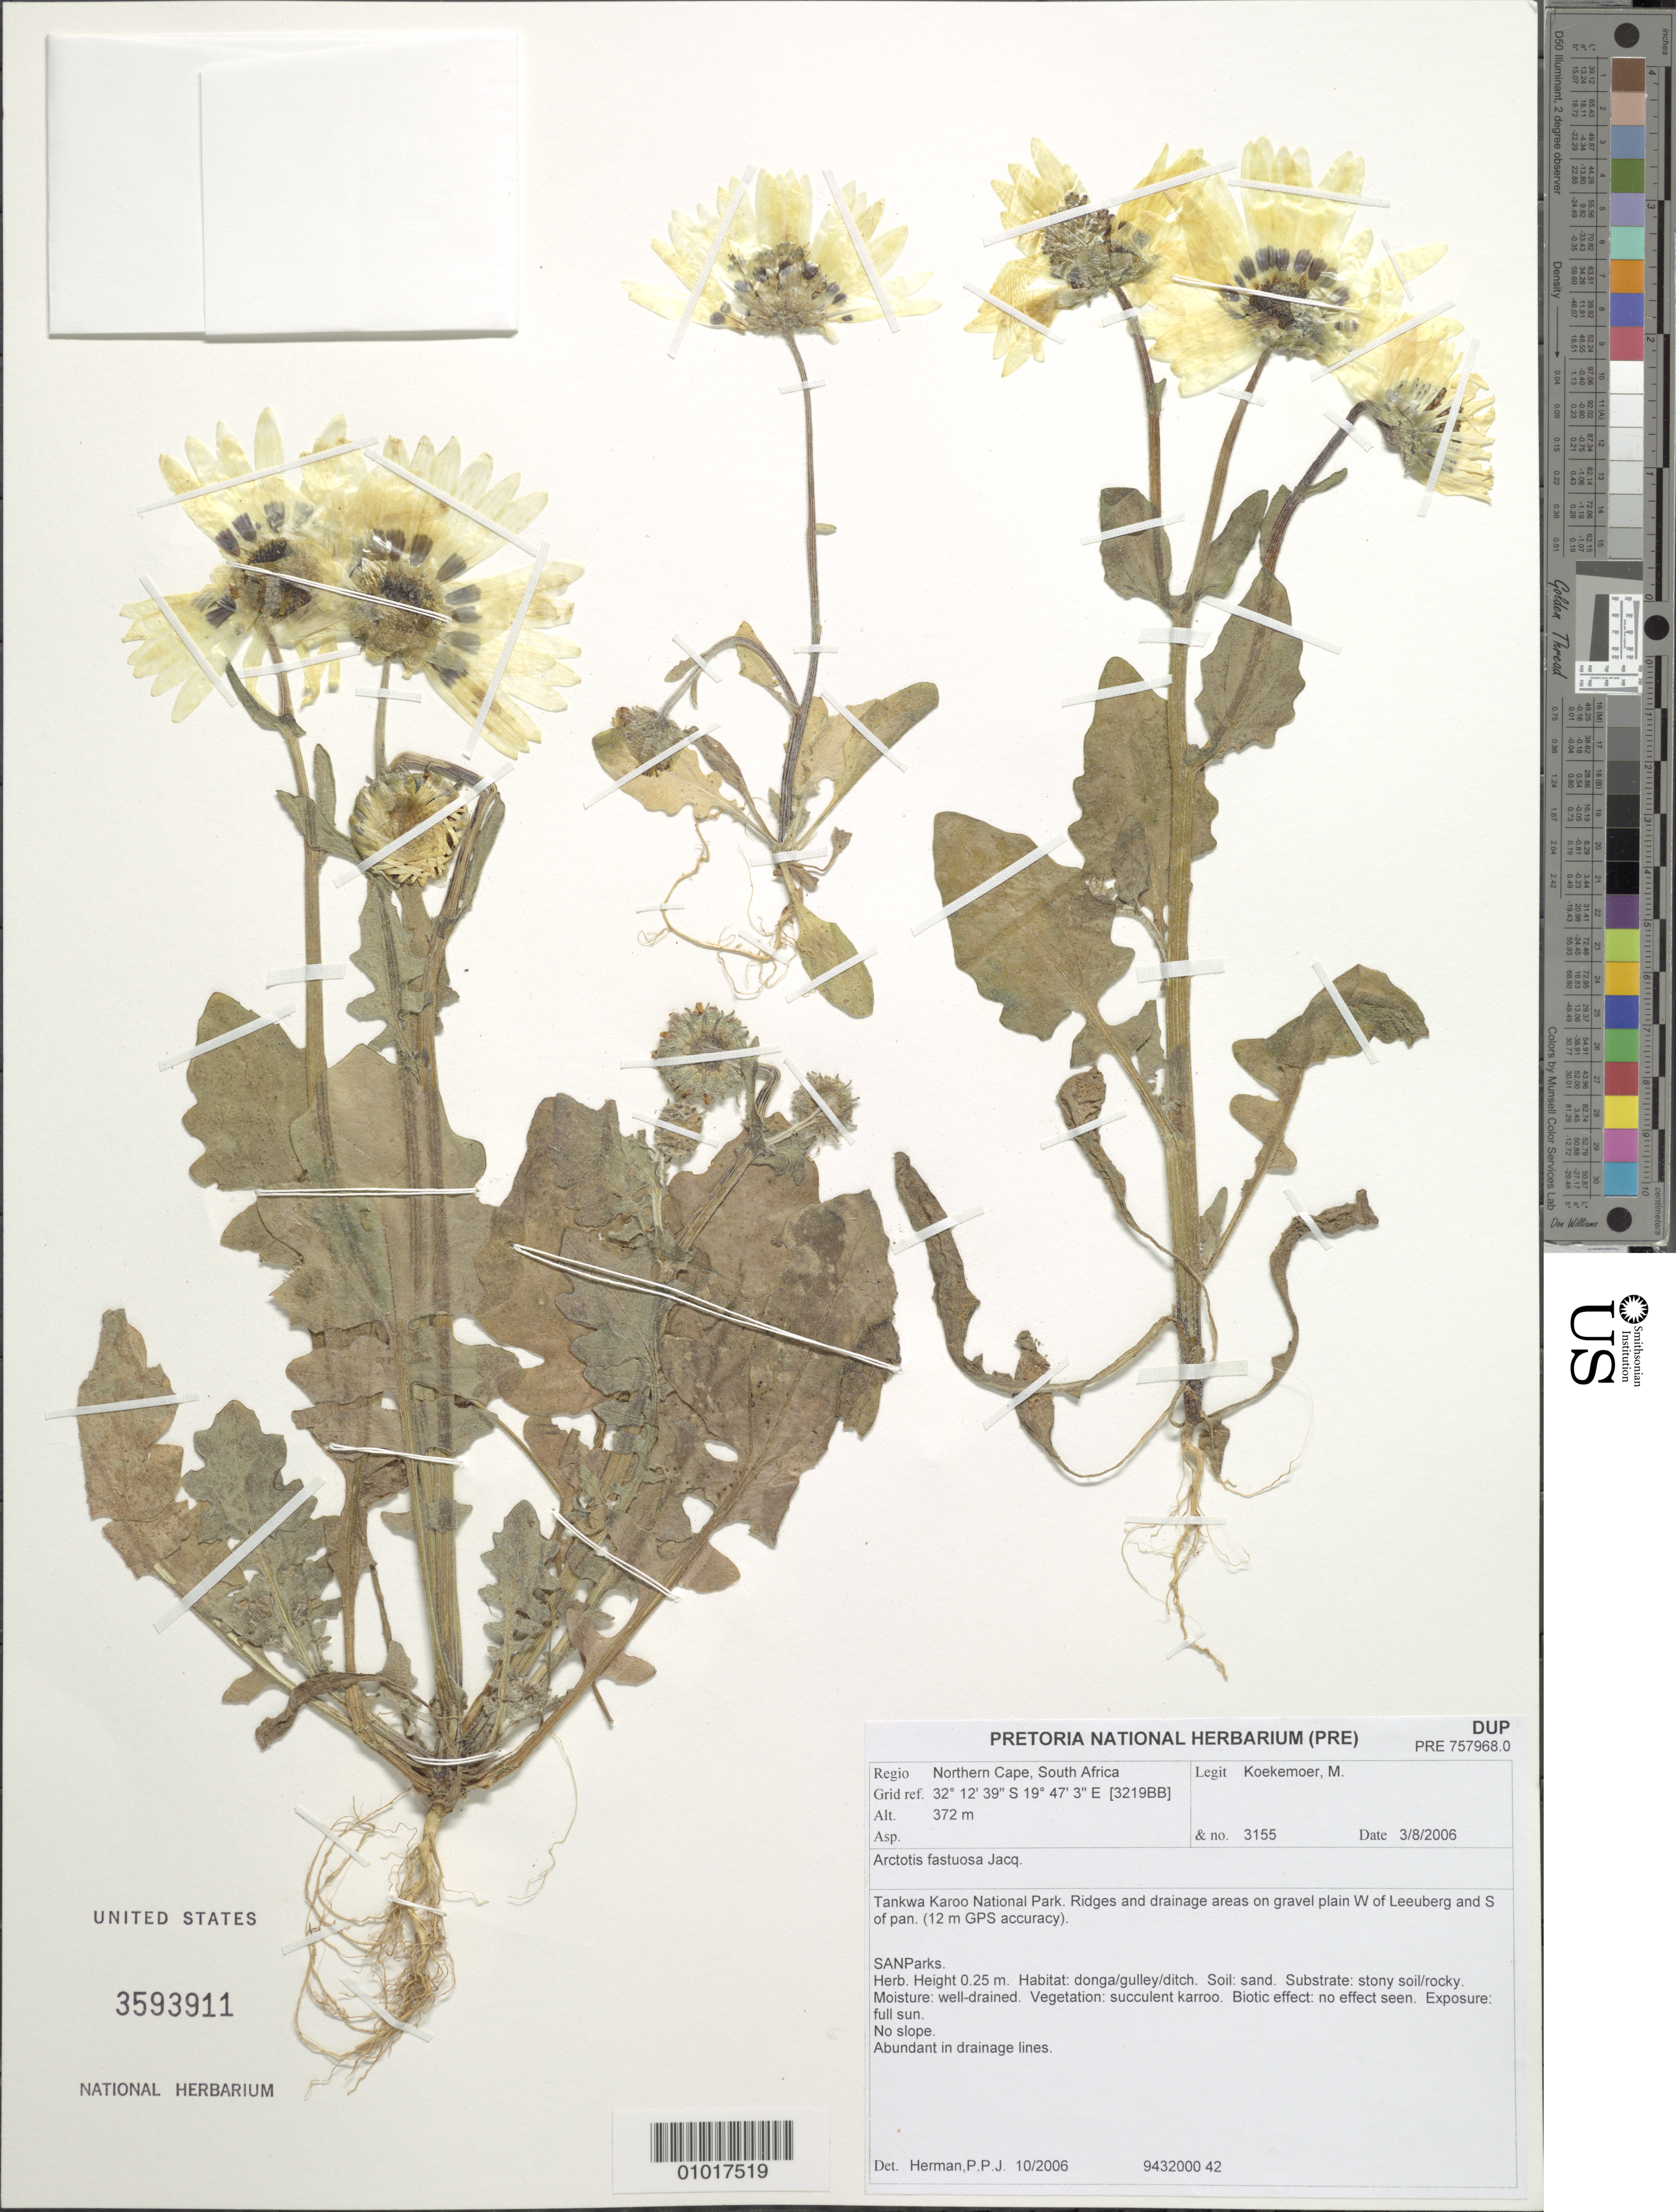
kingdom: Plantae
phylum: Tracheophyta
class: Magnoliopsida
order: Asterales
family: Asteraceae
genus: Arctotis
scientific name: Arctotis fastuosa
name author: Jacq.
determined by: Herman, P. P. J.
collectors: M. Koekemoer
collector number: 3155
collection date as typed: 3 August 2006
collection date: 2006-08-03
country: South Africa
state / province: Northern Cape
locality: Tankwa Karoo National Park. Ridges and drainage areas on gravel plain W of Leeuberg and S of pan (12 m GPS accuracy)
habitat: Donga/gulley/ditch. Soil: sand. Substrate: stony soil/rocky. Moisture: well-drained. Vegetation: succulent karroo. Biotic effect: no effect seen…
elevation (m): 372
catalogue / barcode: US 3593911